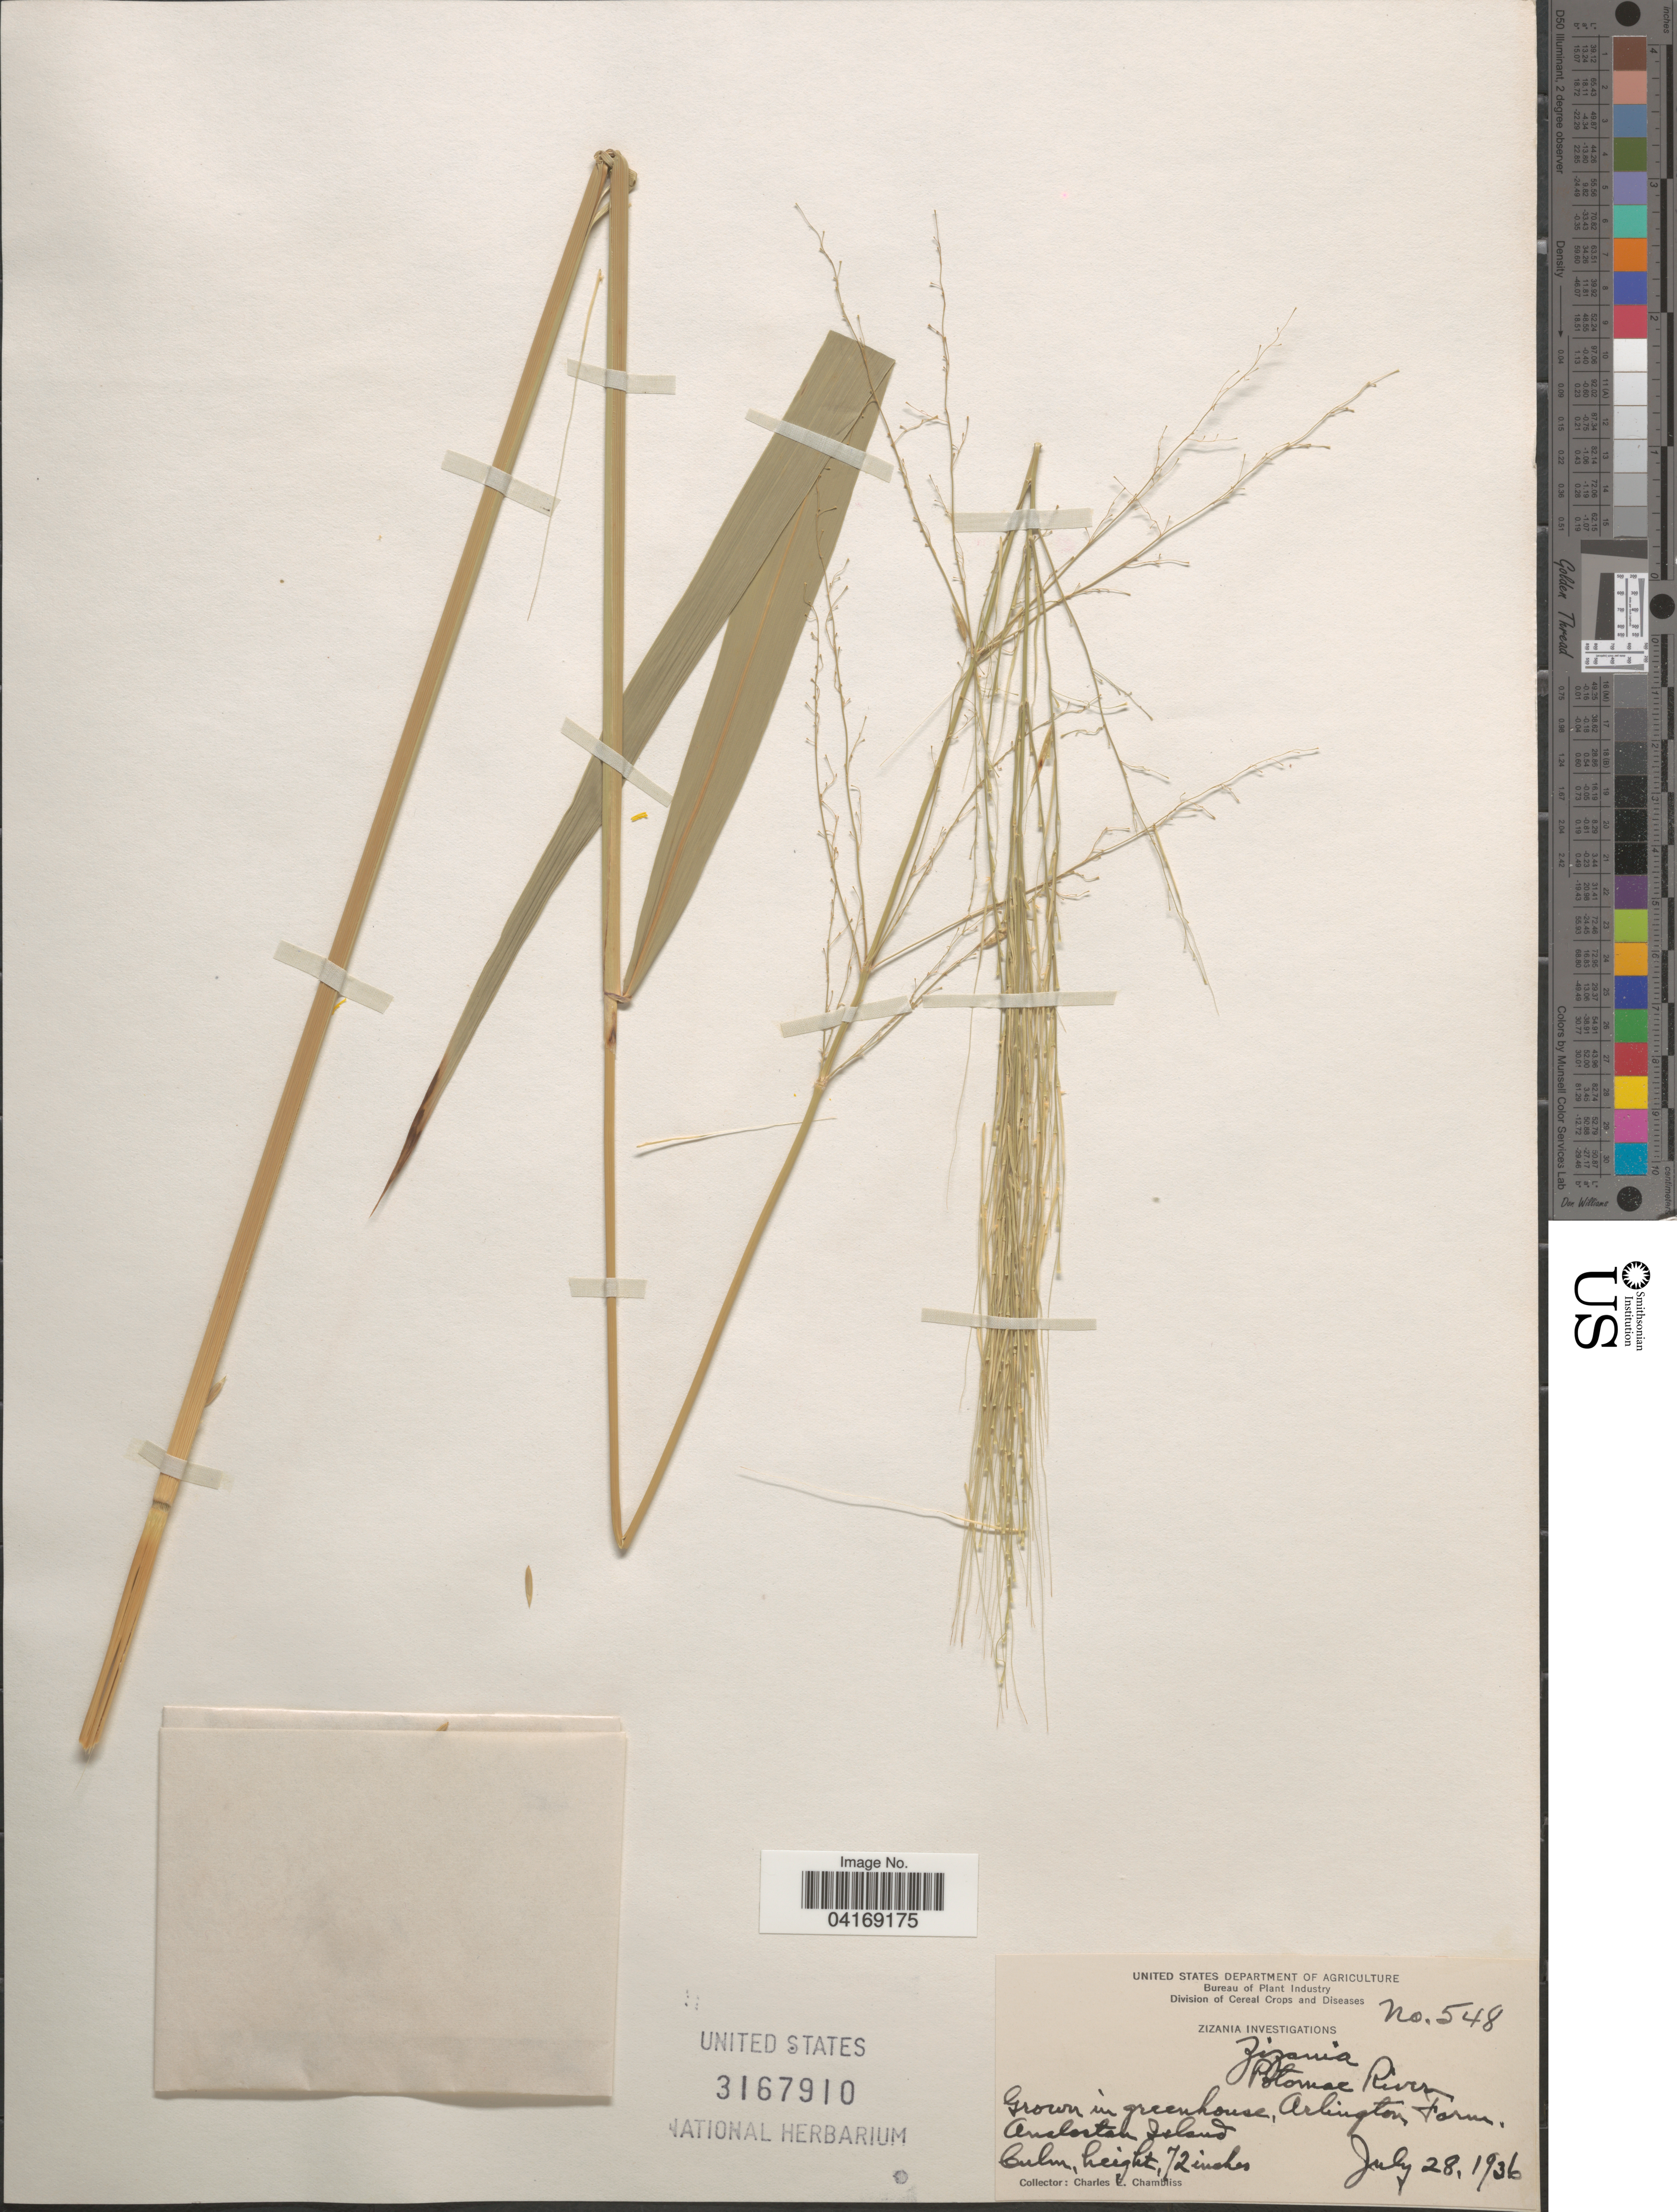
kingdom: Plantae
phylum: Tracheophyta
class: Liliopsida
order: Poales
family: Poaceae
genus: Zizania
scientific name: Zizania sp.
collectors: C. Chambliss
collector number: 548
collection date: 1936-07-28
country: United States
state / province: District of Columbia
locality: Potomac River. Grown in greenhouse, Arlington Farm. Analostan Island.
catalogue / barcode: US 3167910